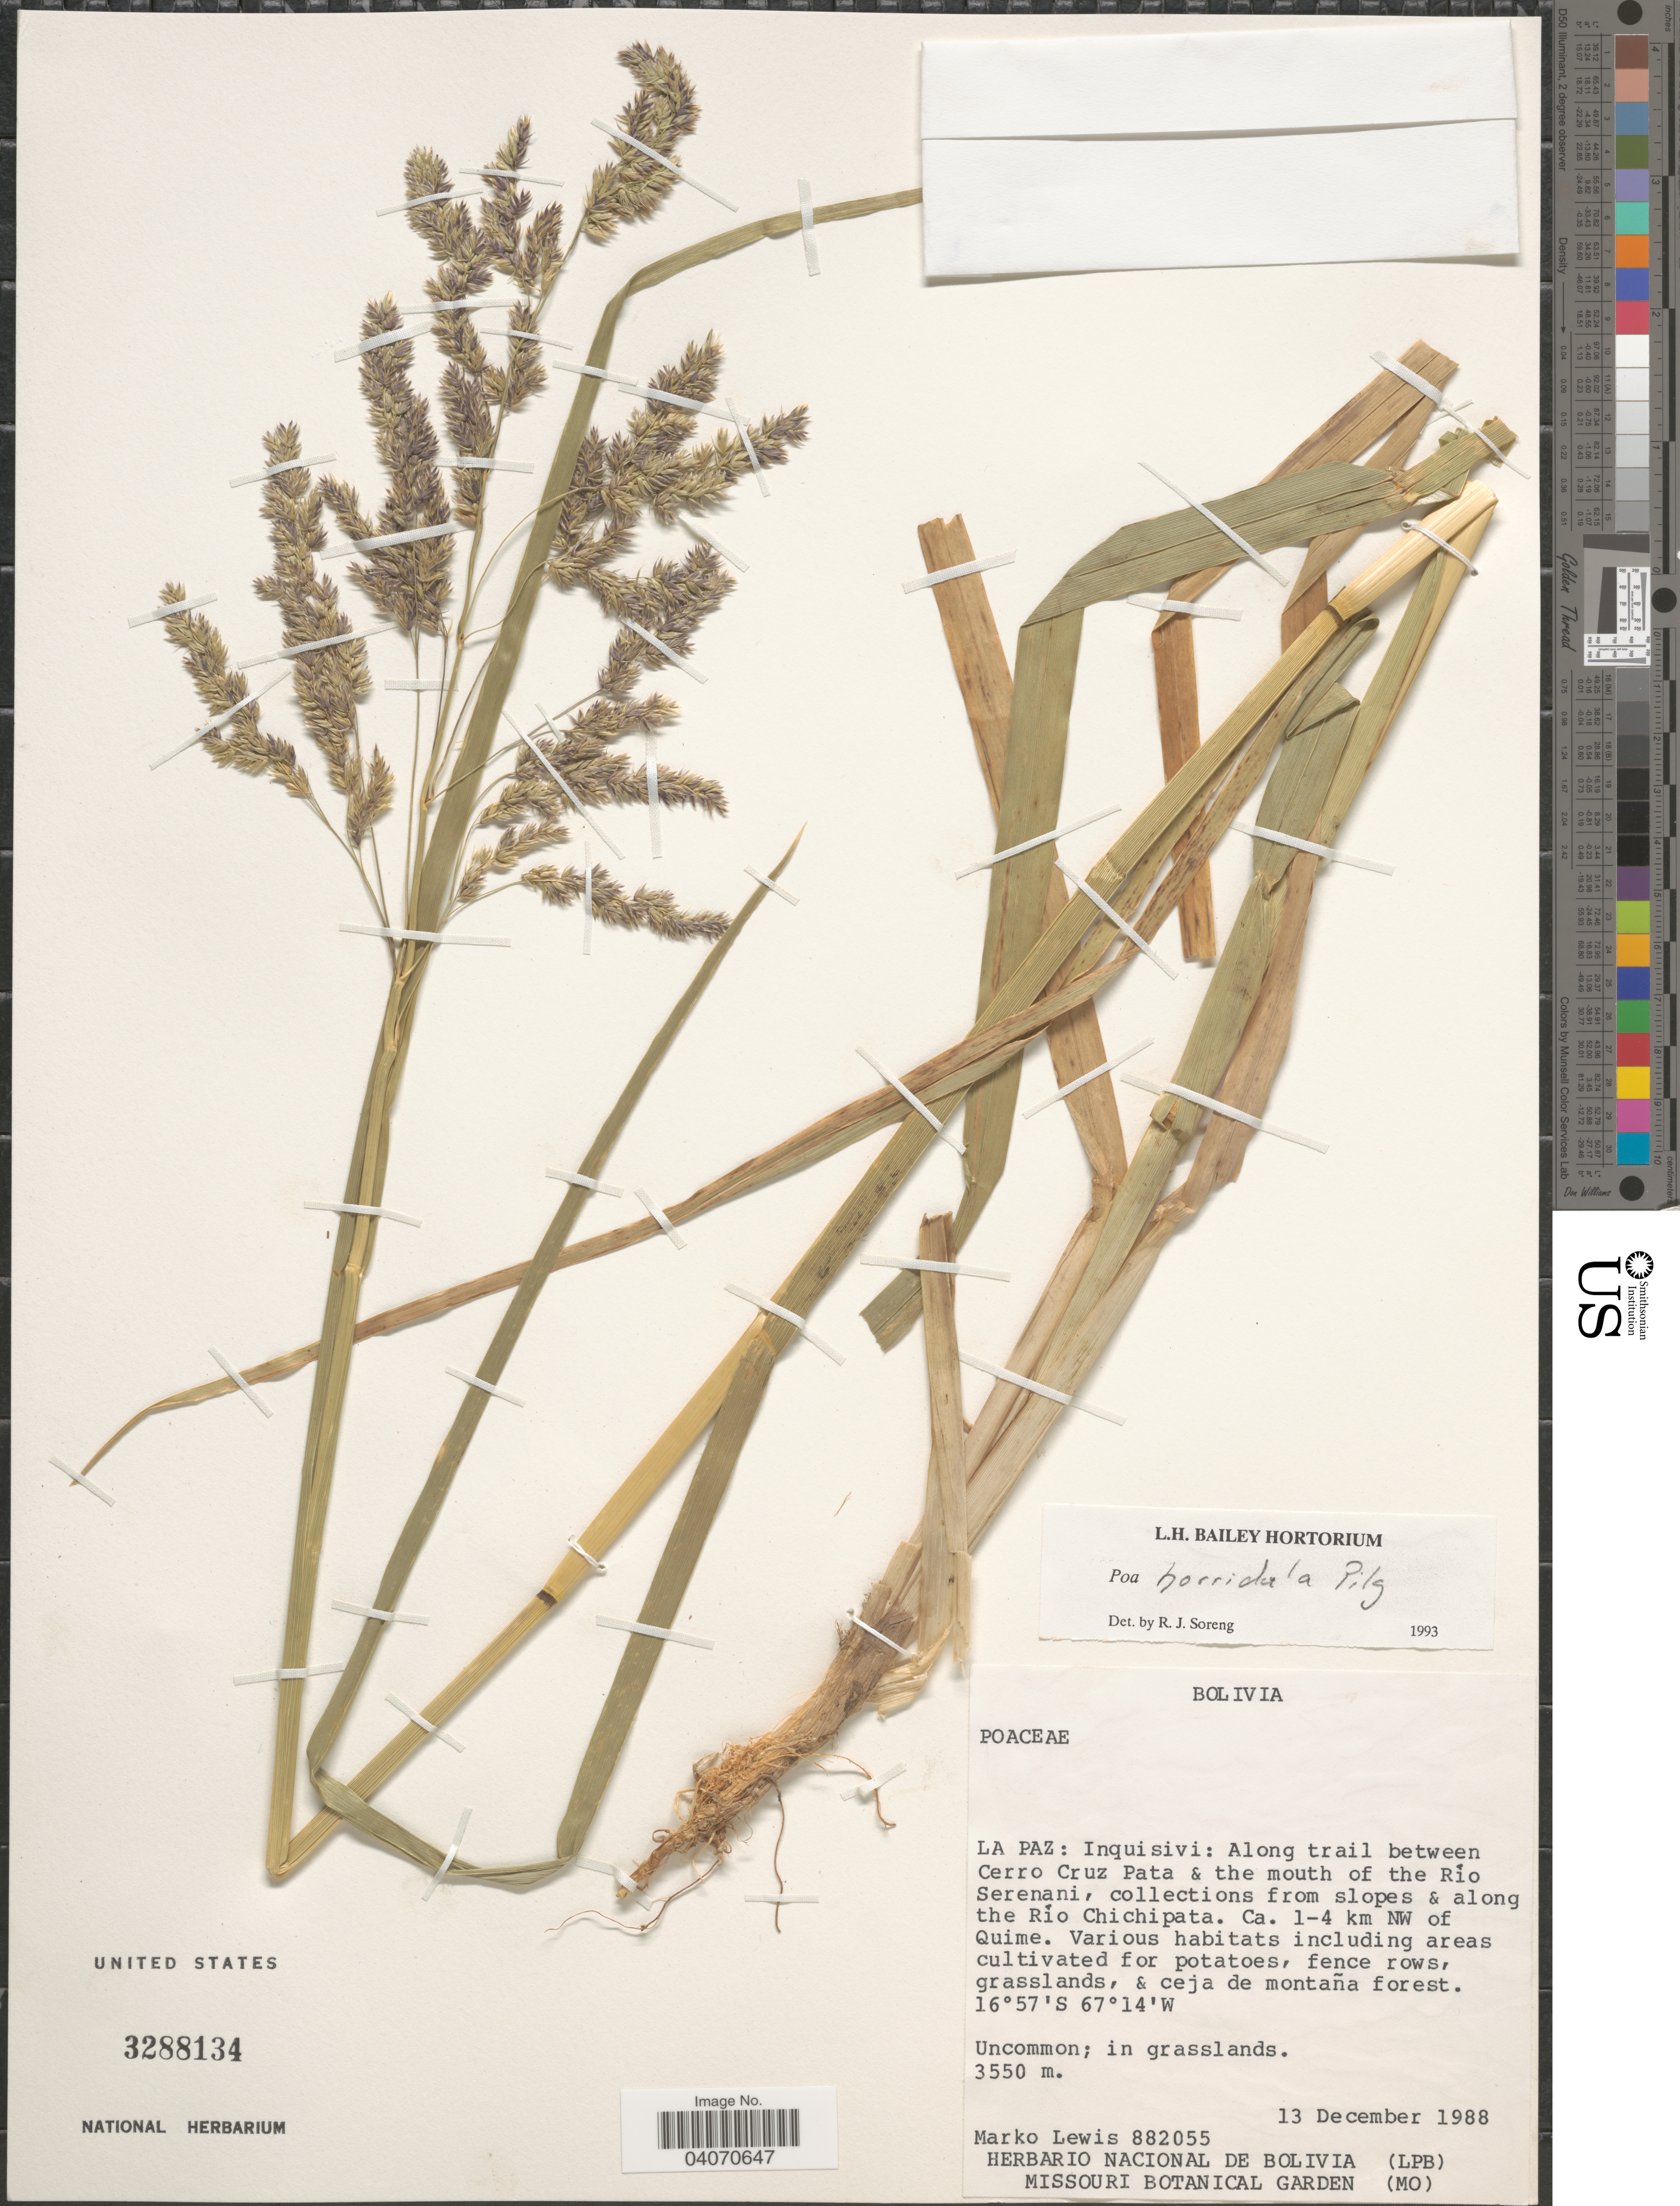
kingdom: Plantae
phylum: Tracheophyta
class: Liliopsida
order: Poales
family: Poaceae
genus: Poa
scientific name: Poa horridula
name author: Pilg.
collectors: M. A. Lewis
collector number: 882055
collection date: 1988-12-13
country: Bolivia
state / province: La Paz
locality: Inquisivi: Along trail between Cerro Cruz Pata & the mouth of the Río Serenani, collections from slopes & along the Río Chichipata. Ca. 1-4 km NW of Quime.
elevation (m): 3550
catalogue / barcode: US 3288134